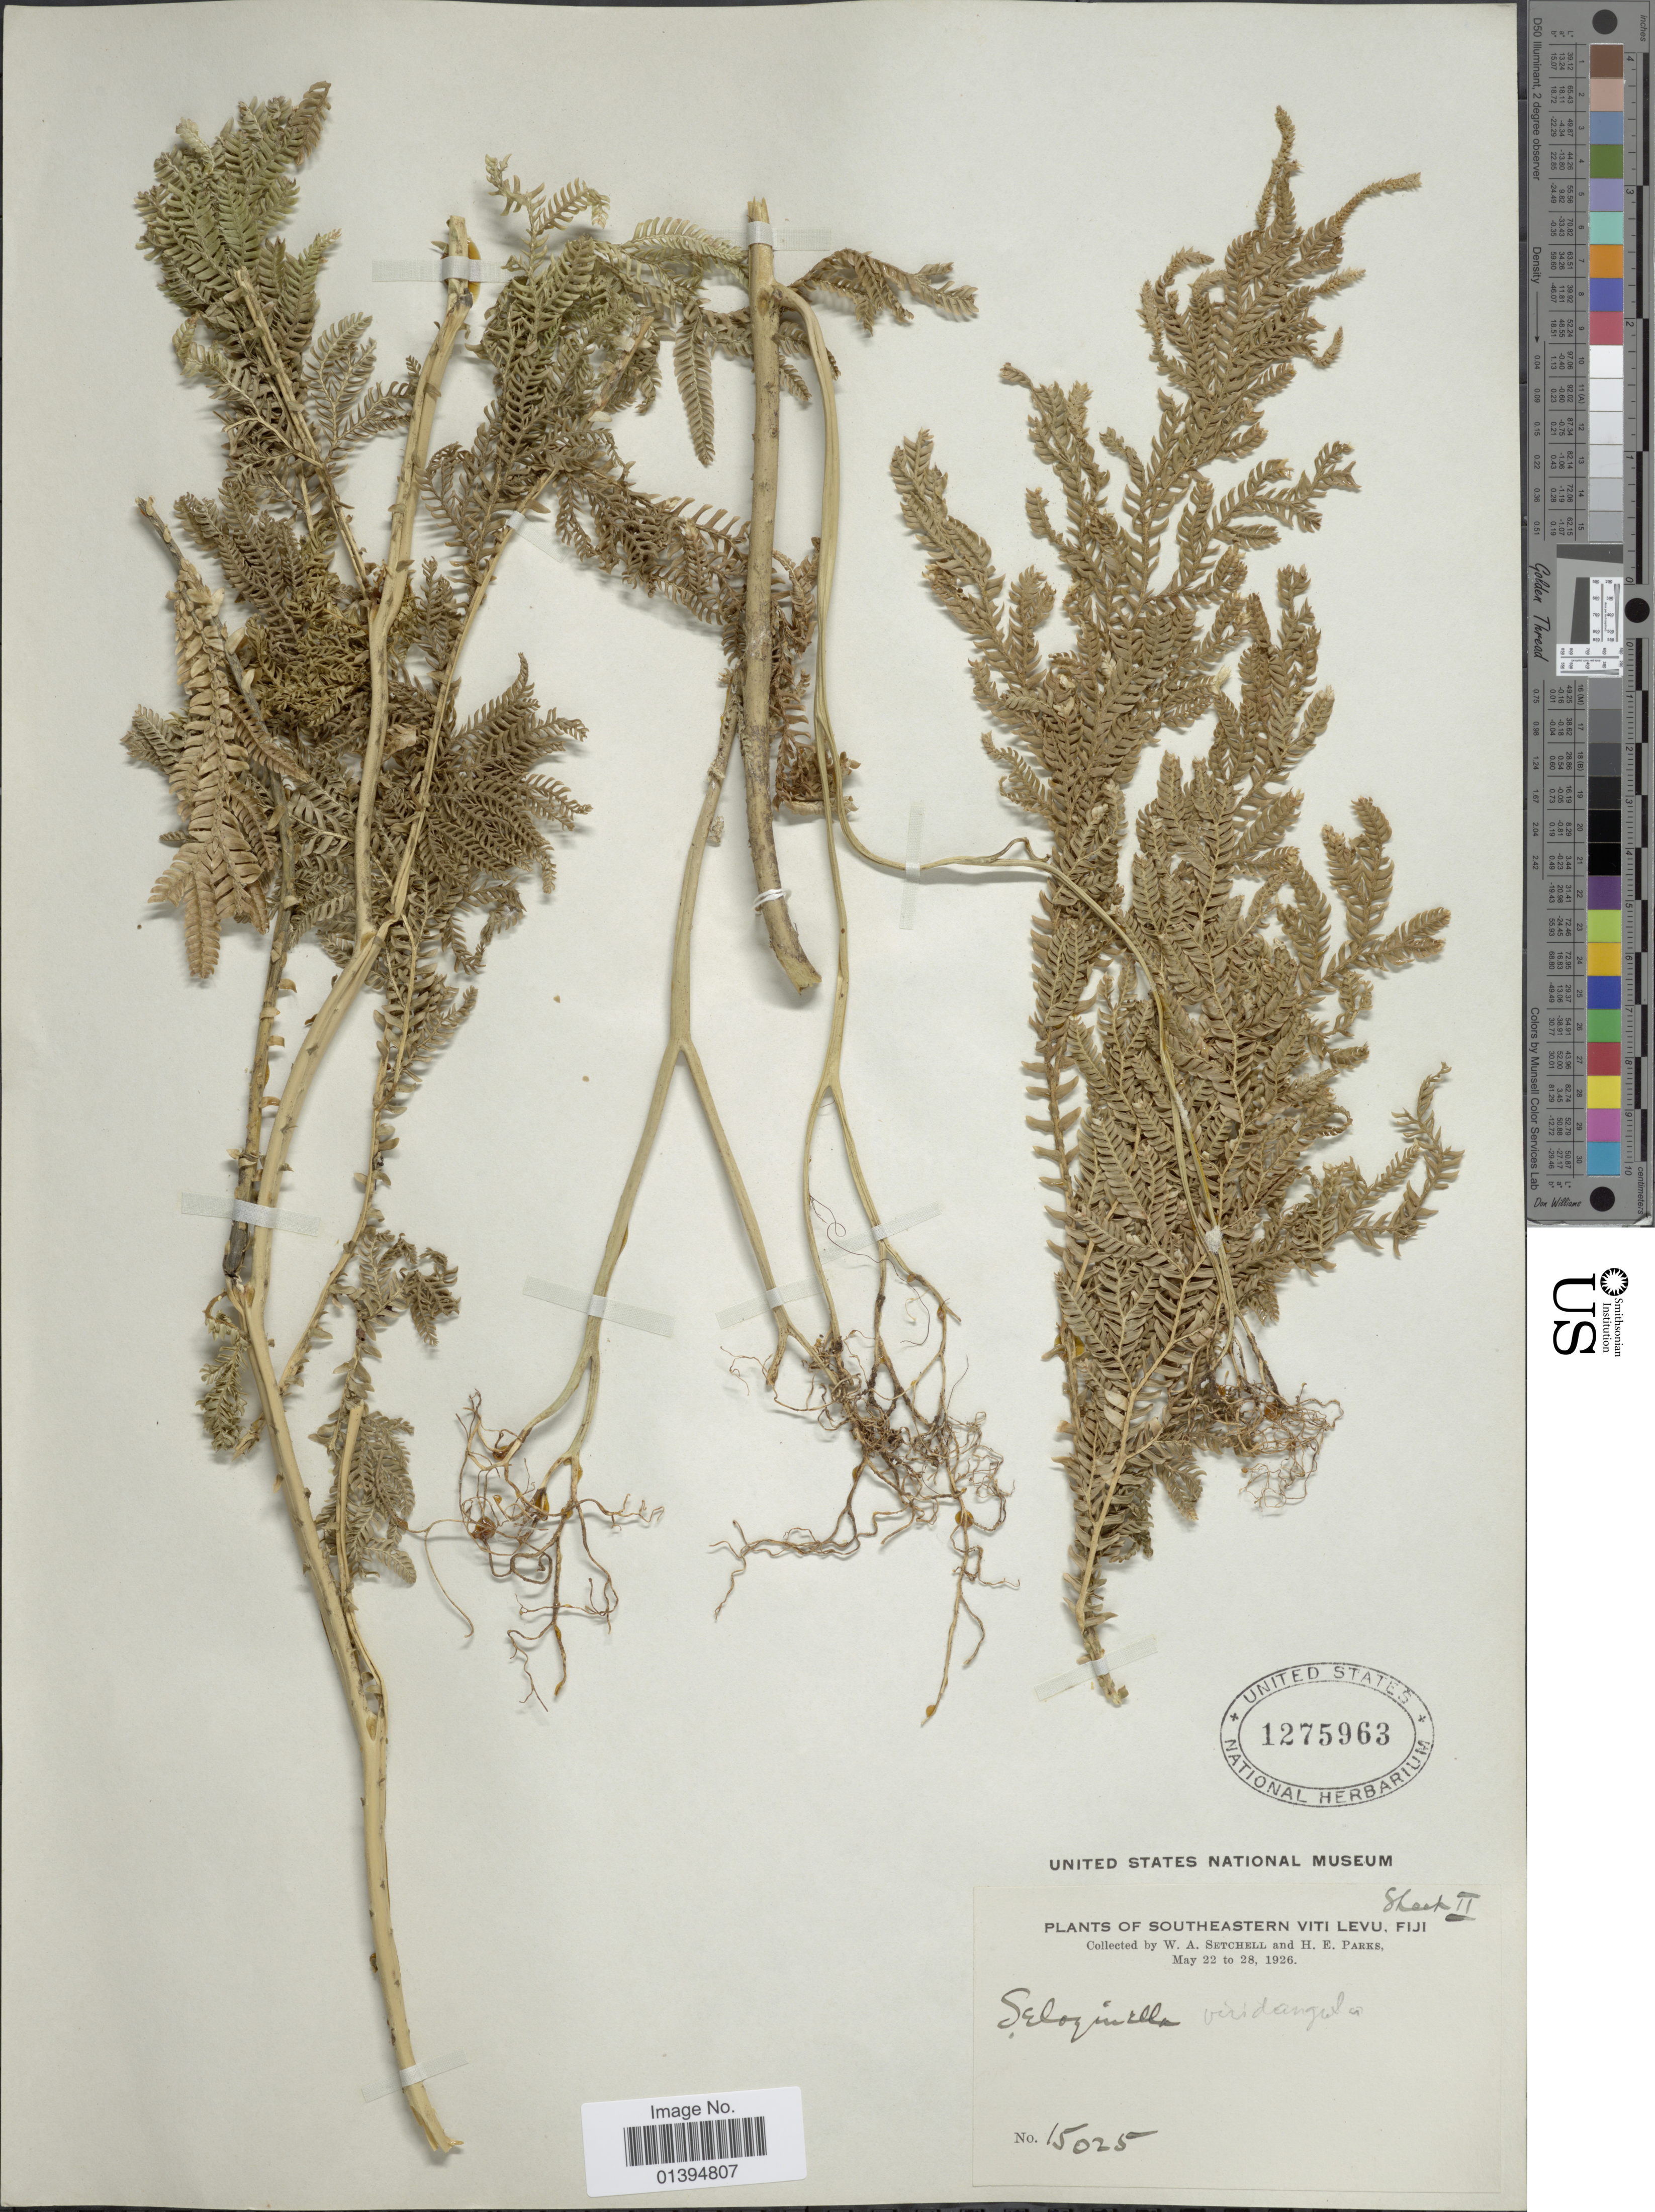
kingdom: Plantae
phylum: Tracheophyta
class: Lycopodiopsida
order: Selaginellales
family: Selaginellaceae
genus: Selaginella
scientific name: Selaginella sp.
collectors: W. Setchell & H. E. Parks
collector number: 15025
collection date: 1926-05-22/1926-05-28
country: Fiji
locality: Southeastern Viti Levu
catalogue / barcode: US 1275963